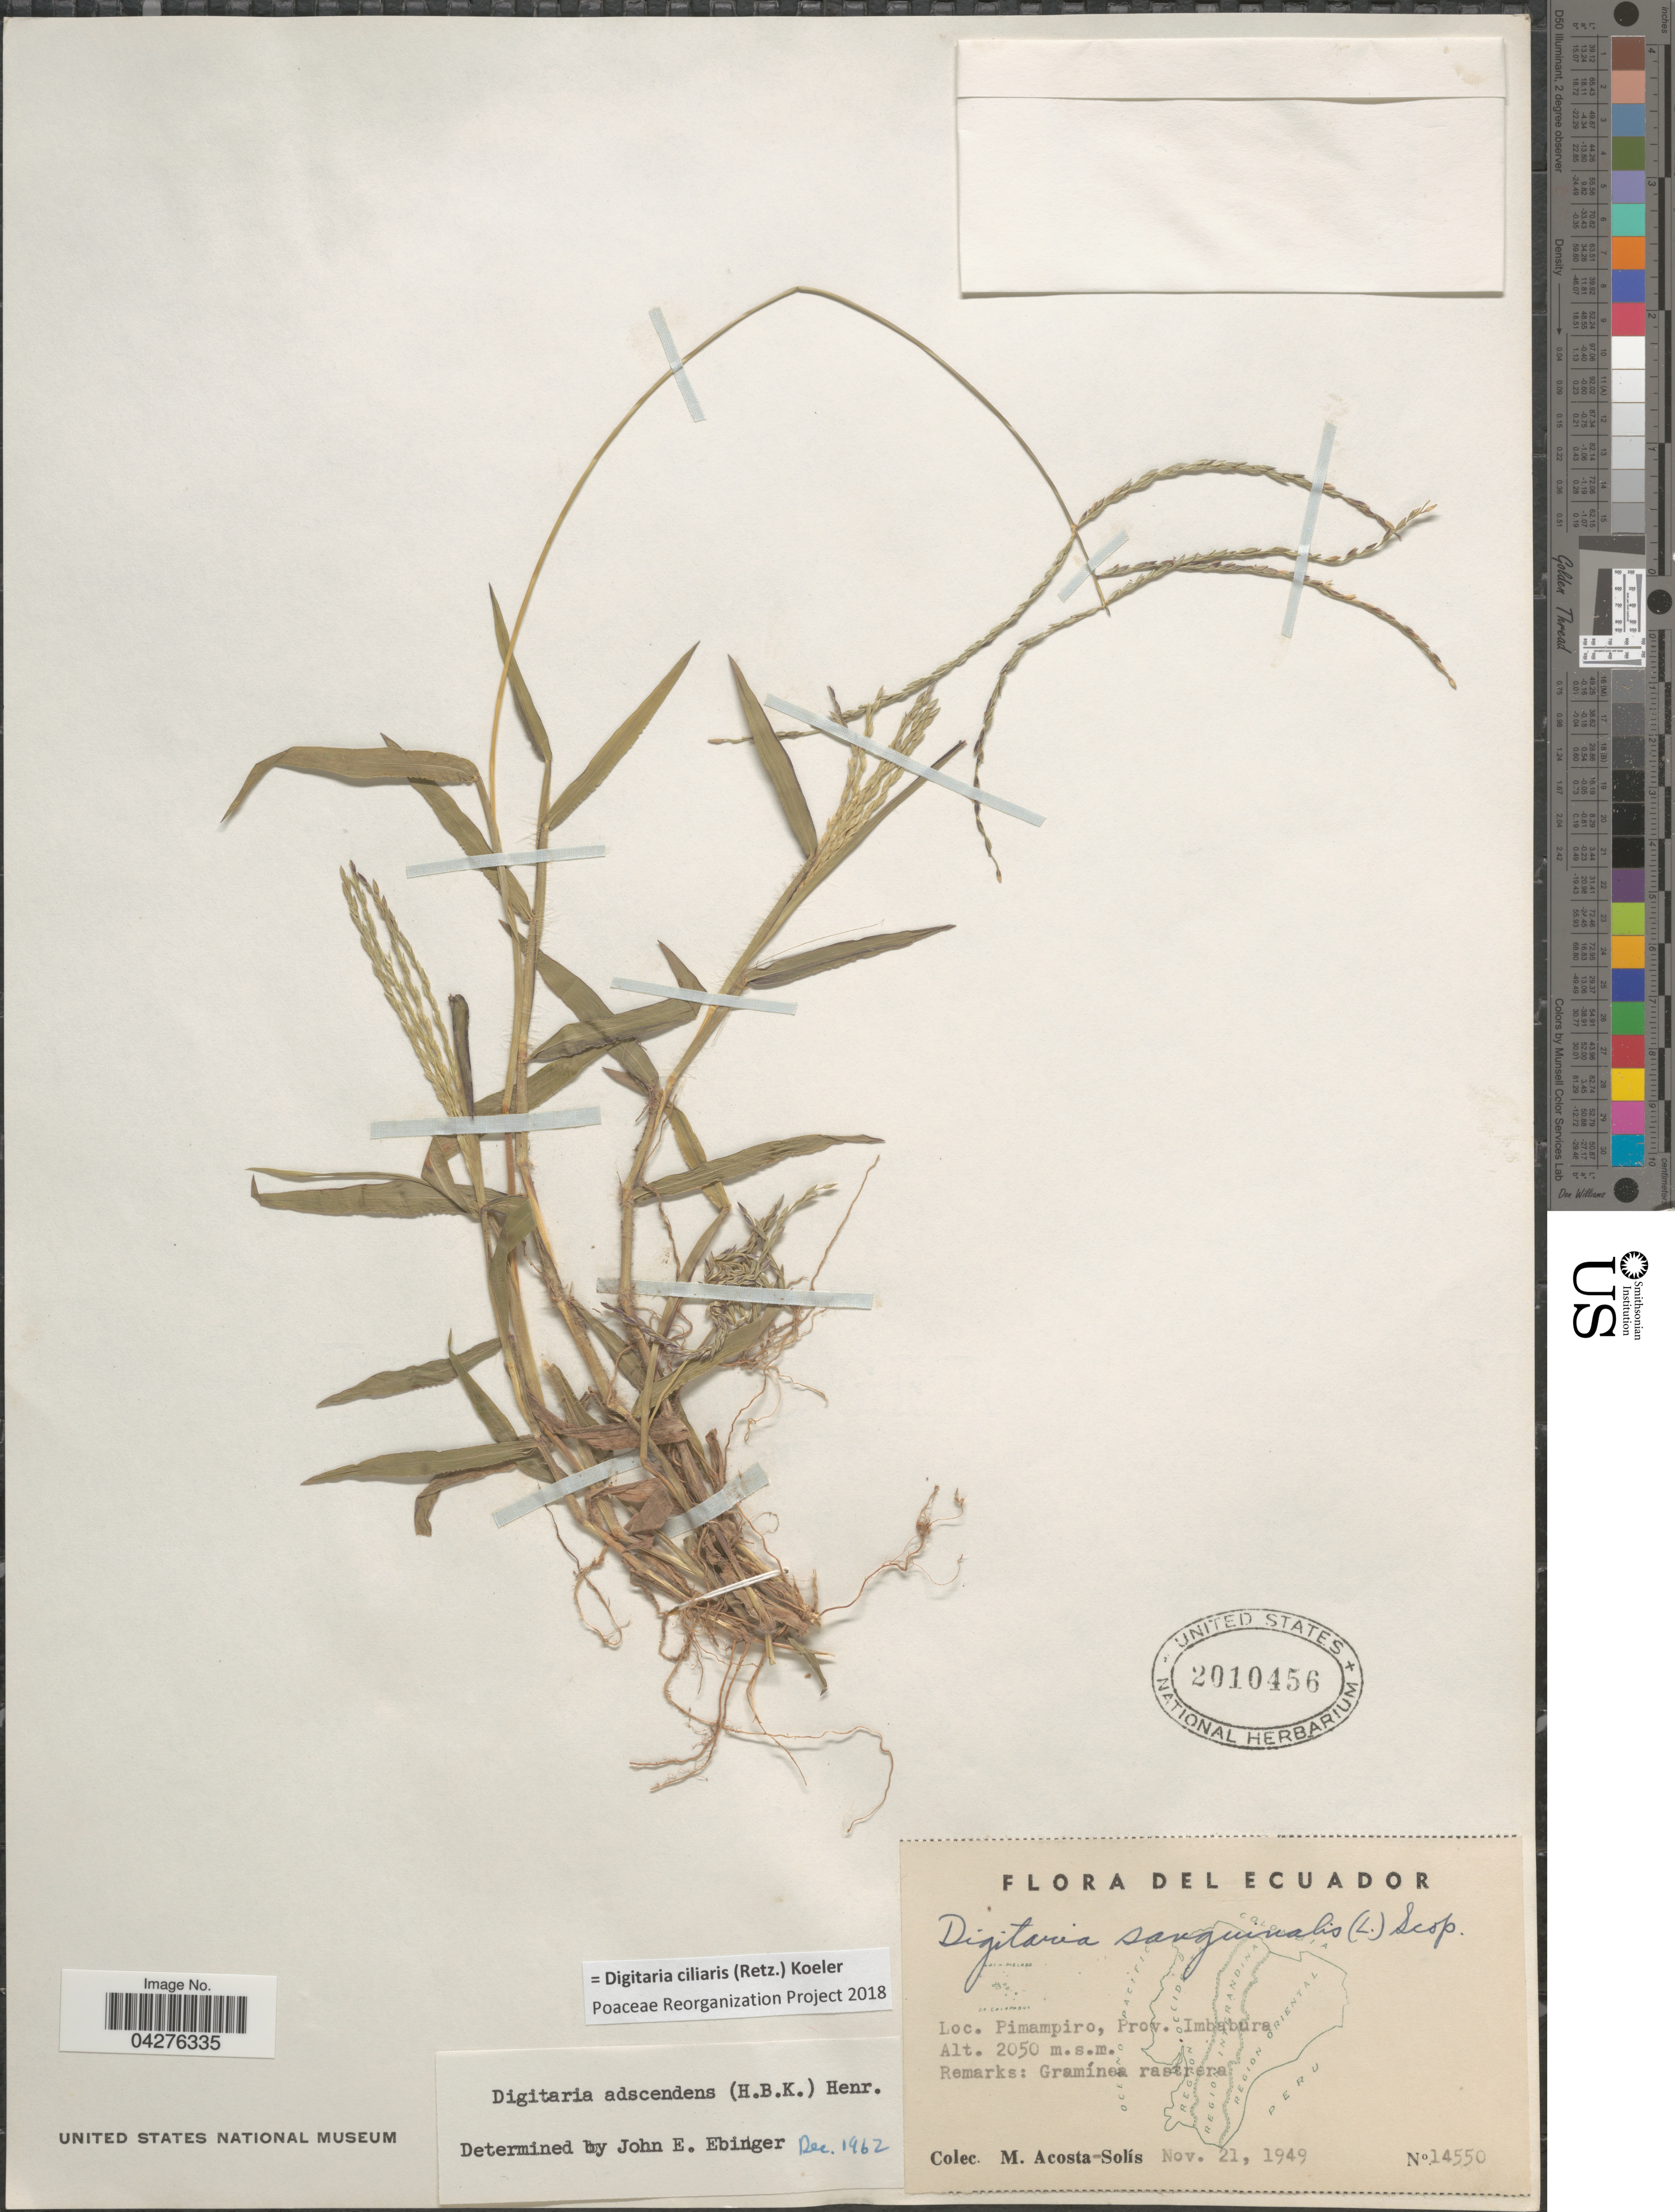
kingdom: Plantae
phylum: Tracheophyta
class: Liliopsida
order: Poales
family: Poaceae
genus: Digitaria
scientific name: Digitaria ciliaris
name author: (Retz.) Koeler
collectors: M. Acosta Solis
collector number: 14550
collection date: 1949-11-21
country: Ecuador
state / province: Imbabura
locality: Pimampiro.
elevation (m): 2050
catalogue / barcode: US 2010456